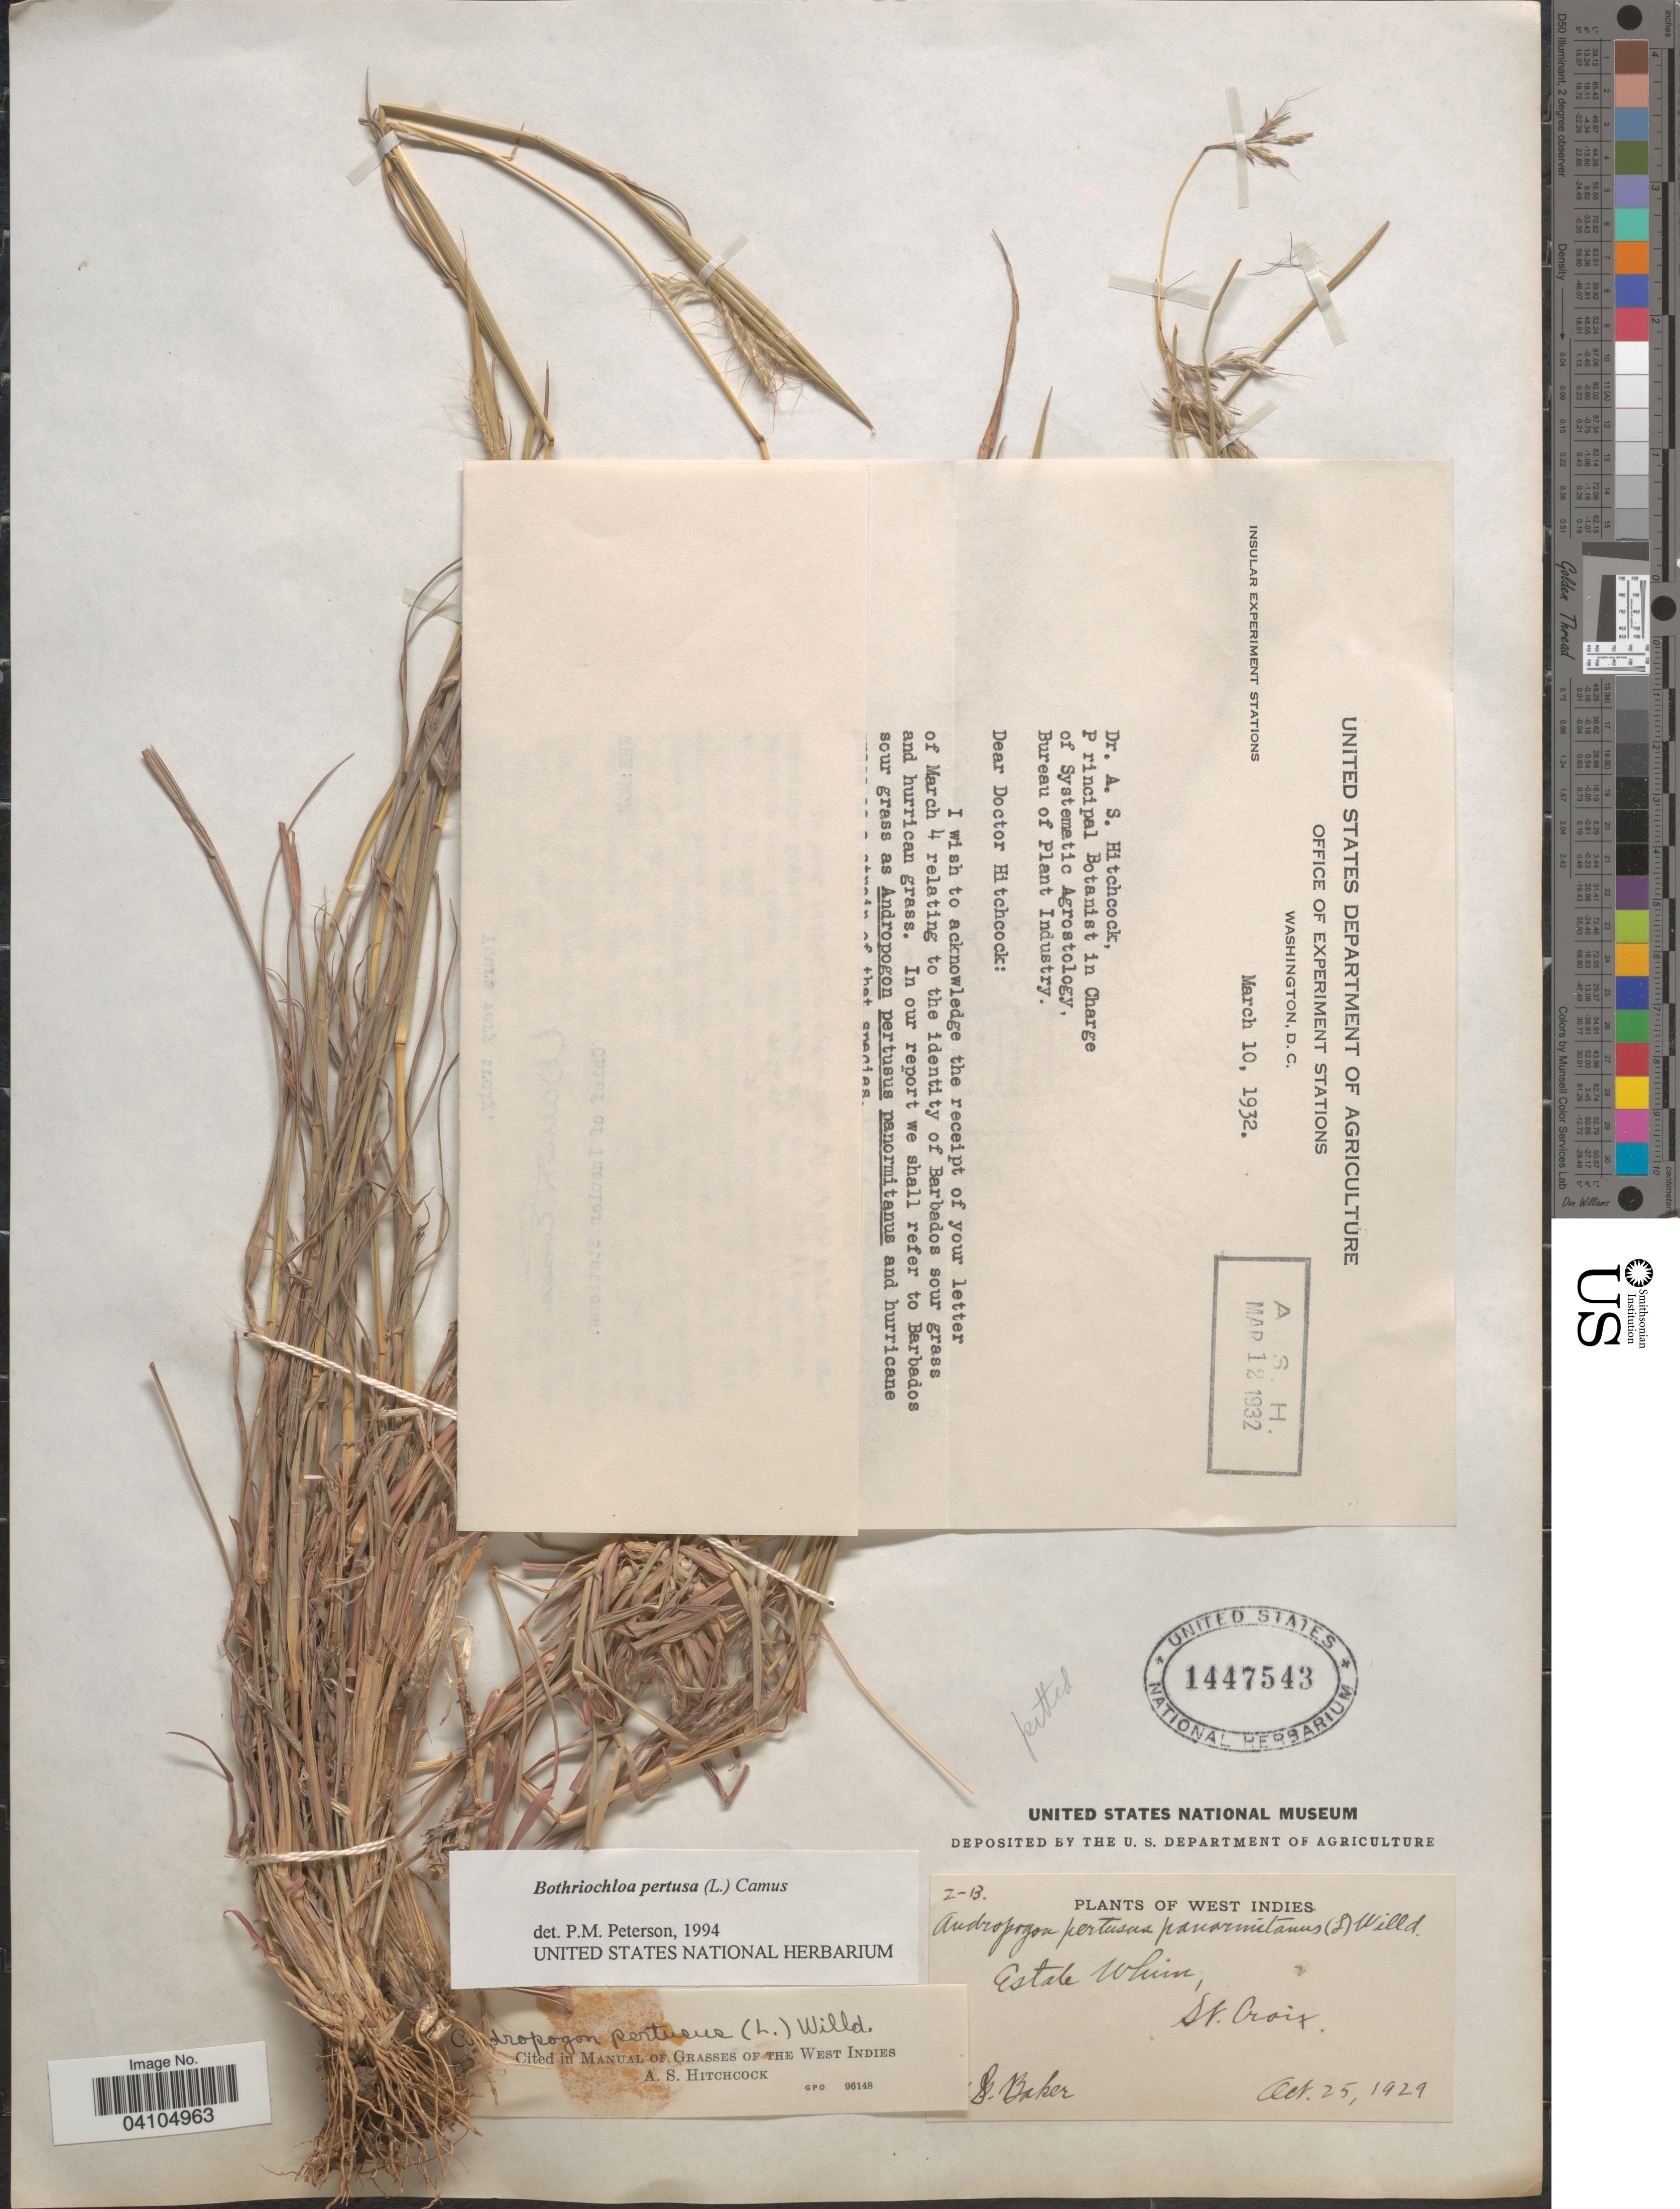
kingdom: Plantae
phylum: Tracheophyta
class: Liliopsida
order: Poales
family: Poaceae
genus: Bothriochloa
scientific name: Bothriochloa pertusa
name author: (L.) A. Camus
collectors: M. S. Baker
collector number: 2-B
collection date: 1929-10-25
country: U.S. Virgin Islands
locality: Estate Whim, St. Croix.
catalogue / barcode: US 1447543